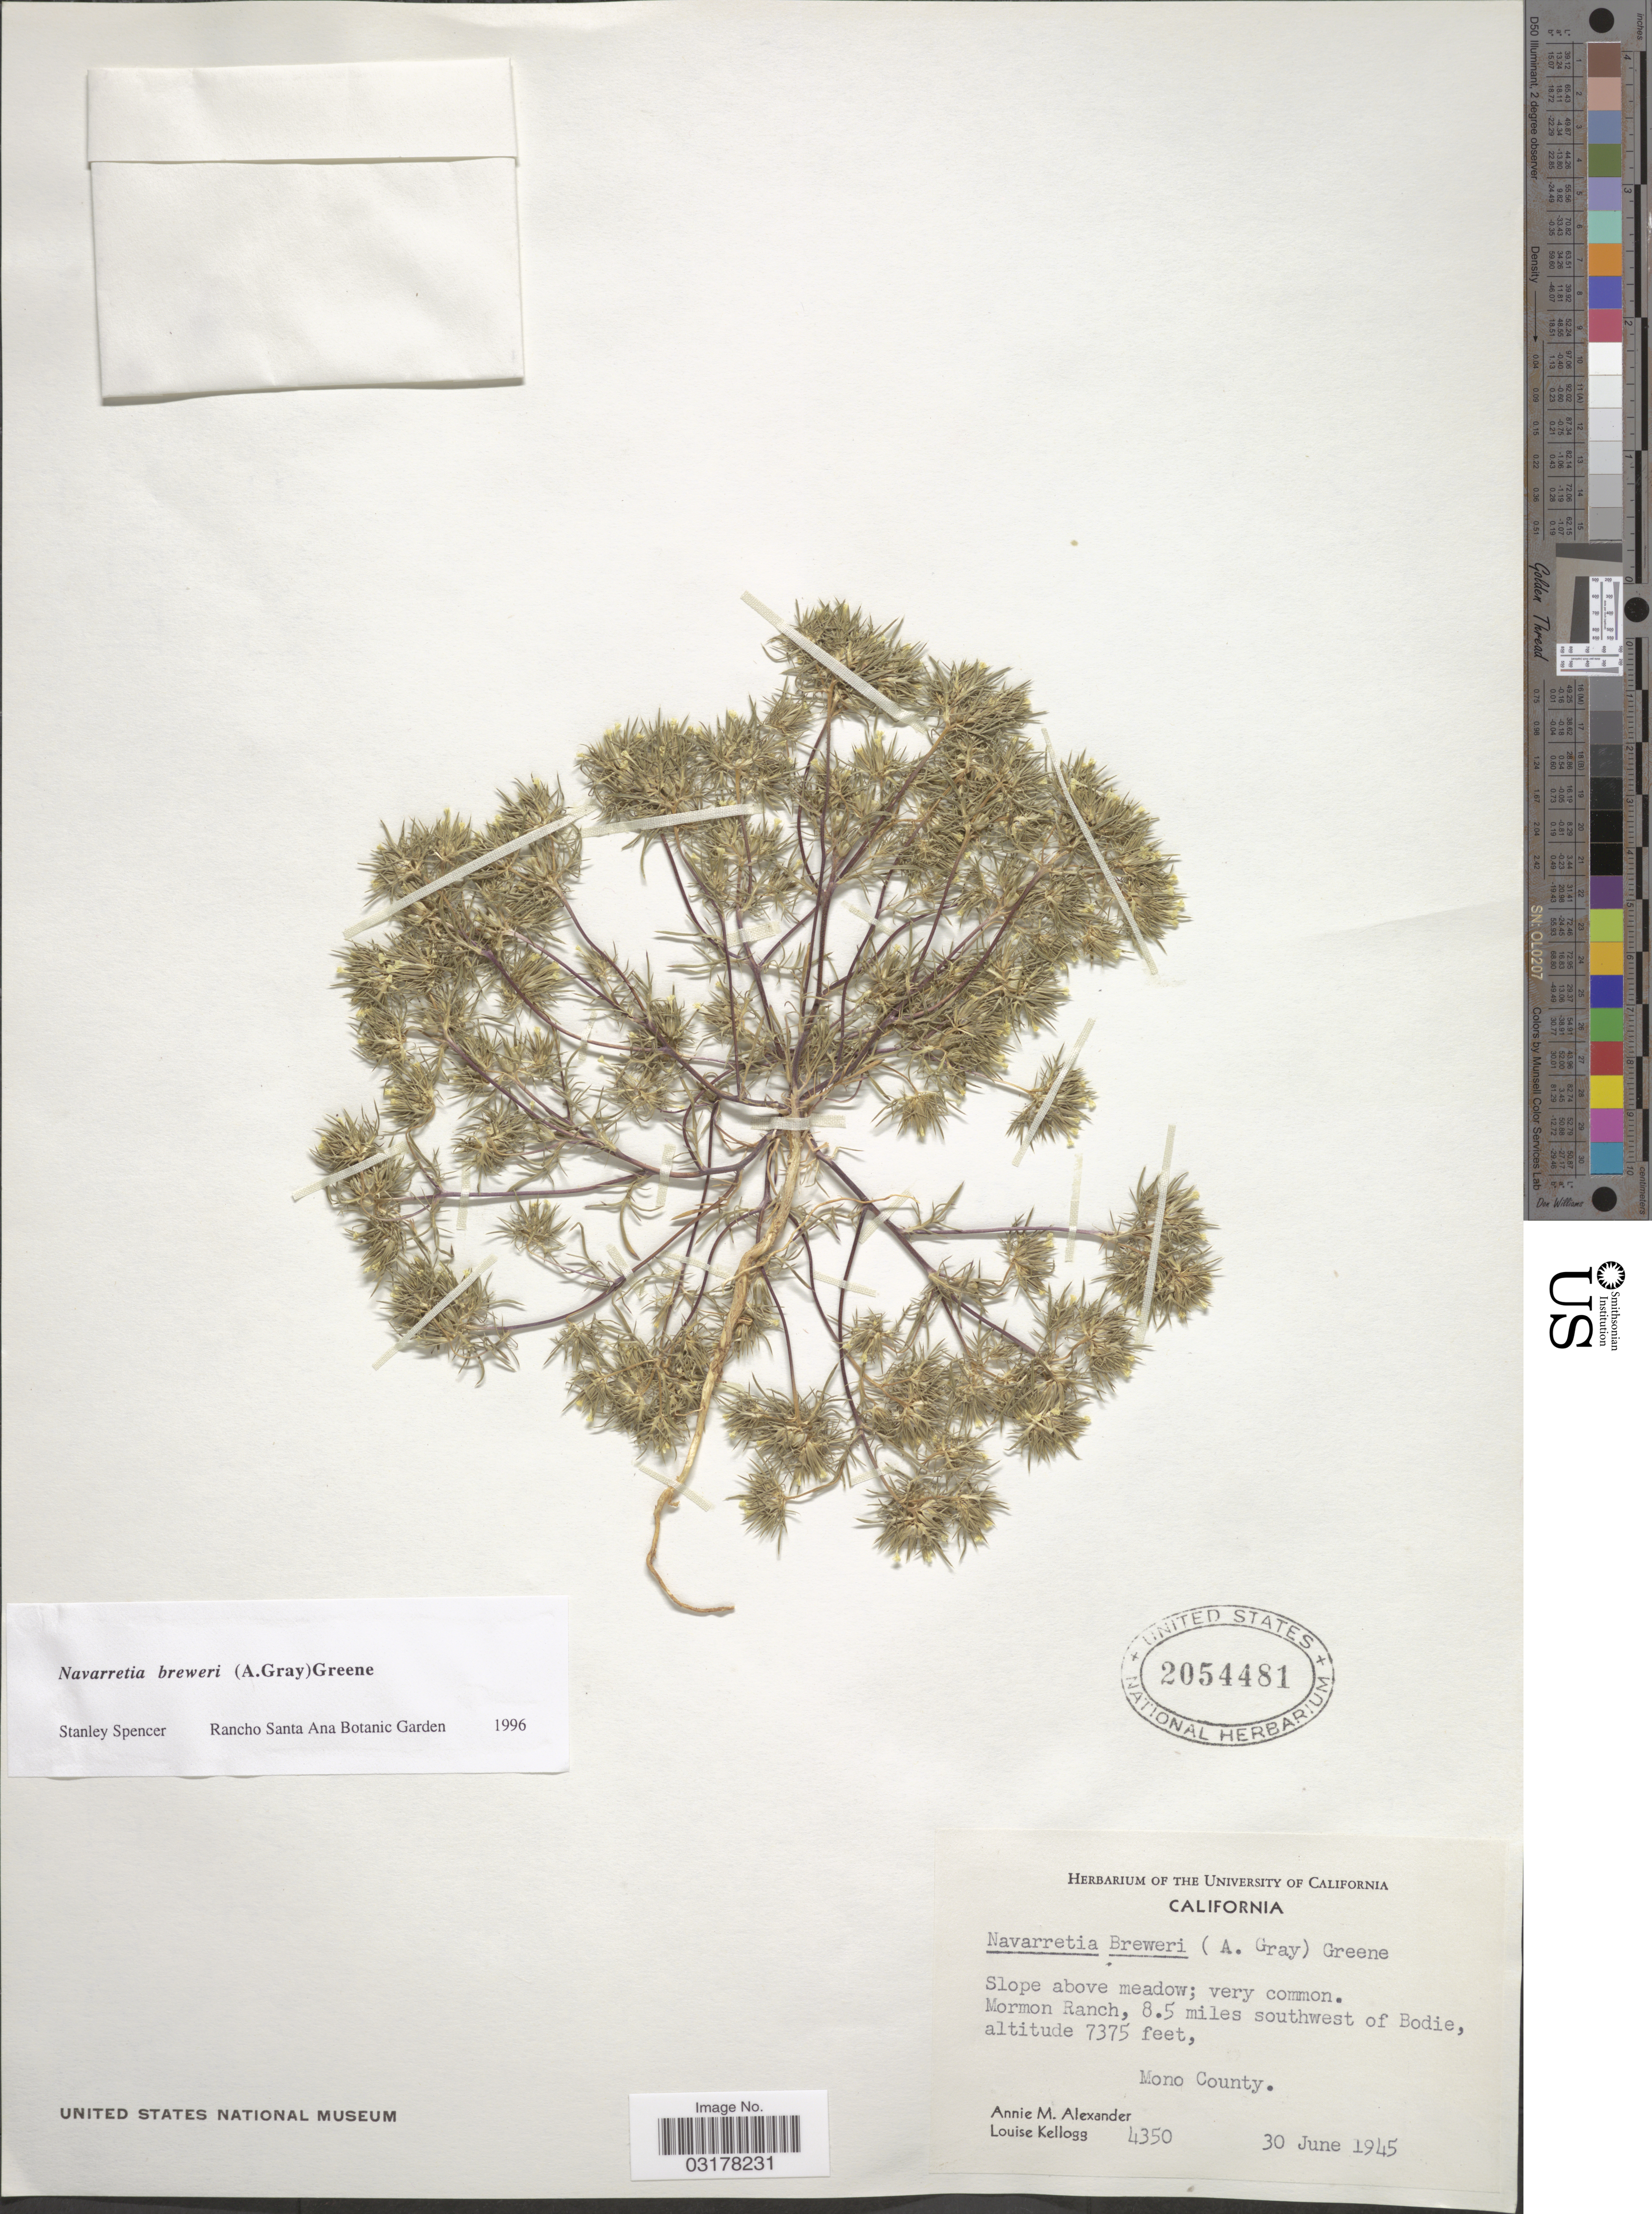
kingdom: Plantae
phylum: Tracheophyta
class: Magnoliopsida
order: Ericales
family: Polemoniaceae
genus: Navarretia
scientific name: Navarretia breweri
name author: (A. Gray) Greene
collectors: A. M. Alexander & L. Kellogg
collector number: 4350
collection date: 1945-06-30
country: United States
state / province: California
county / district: Mono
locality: Mormon Ranch, 8.5 miles southwest of Bodie, Mono County.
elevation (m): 2248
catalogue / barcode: US 2054481